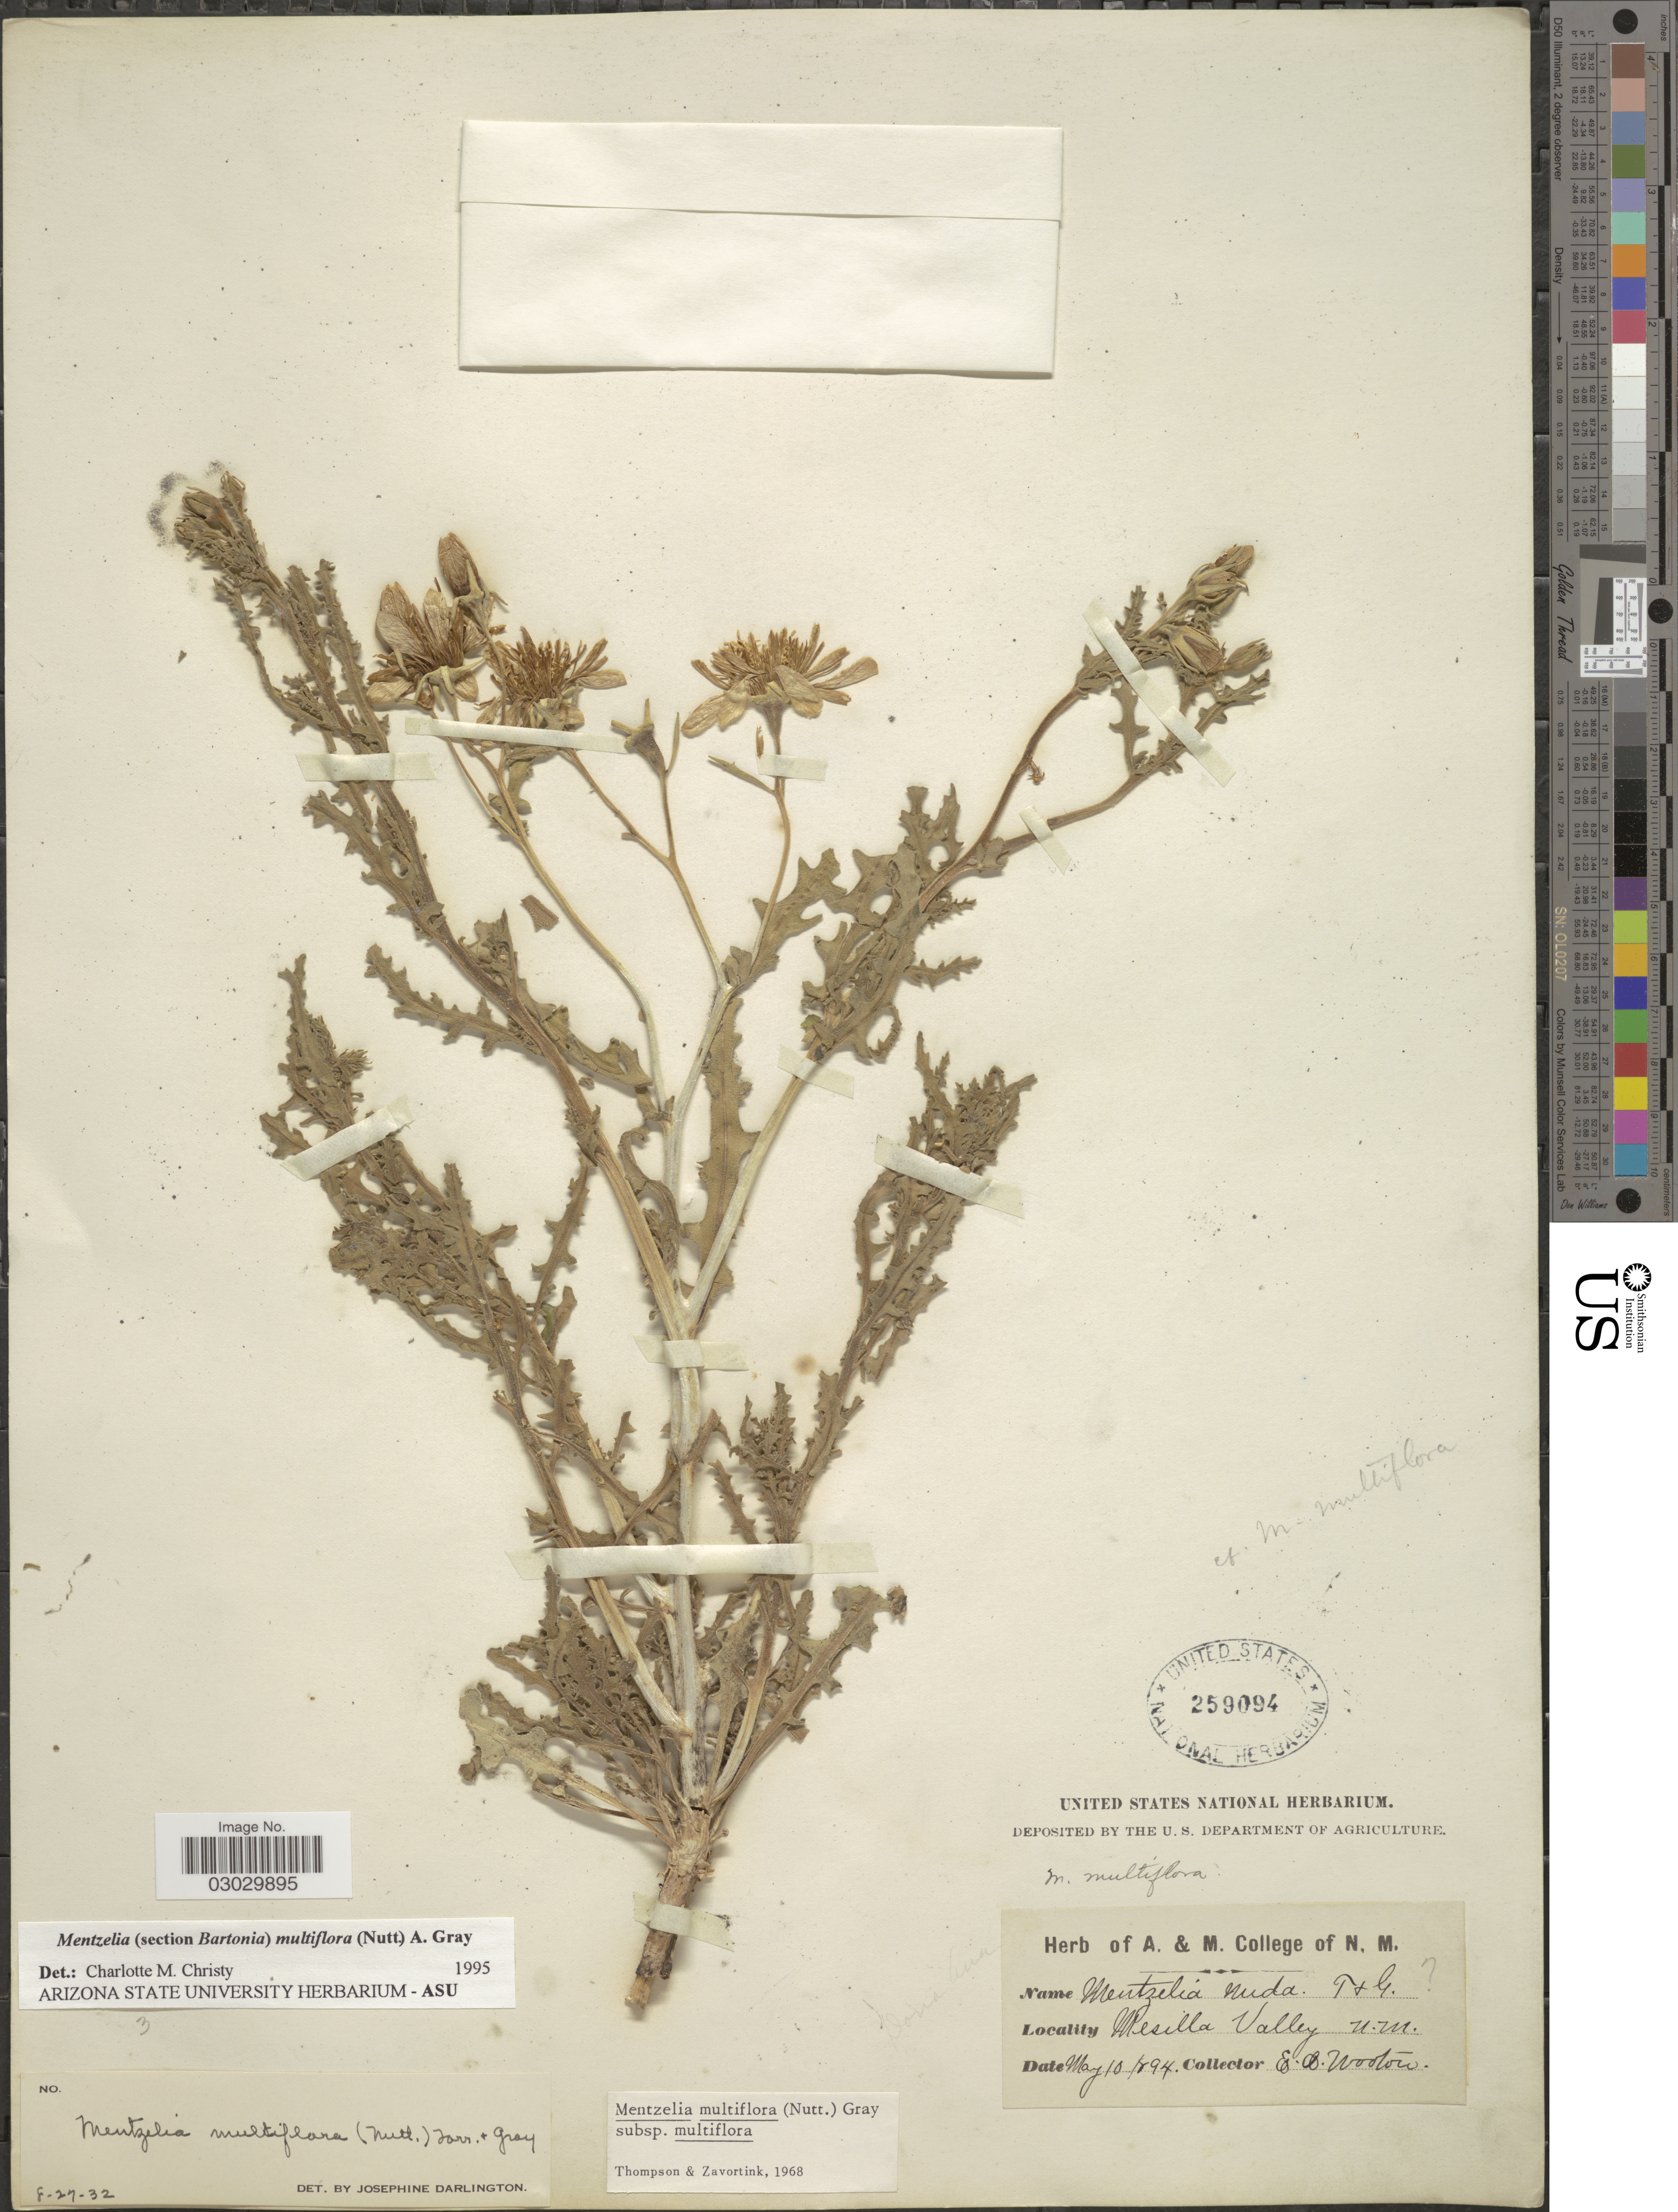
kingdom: Plantae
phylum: Tracheophyta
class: Magnoliopsida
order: Cornales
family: Loasaceae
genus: Mentzelia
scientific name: Mentzelia multiflora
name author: (Nutt.) A. Gray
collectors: E. O. Wooton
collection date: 1894-05-10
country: United States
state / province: New Mexico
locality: Mesilla Valley.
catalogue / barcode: US 259094